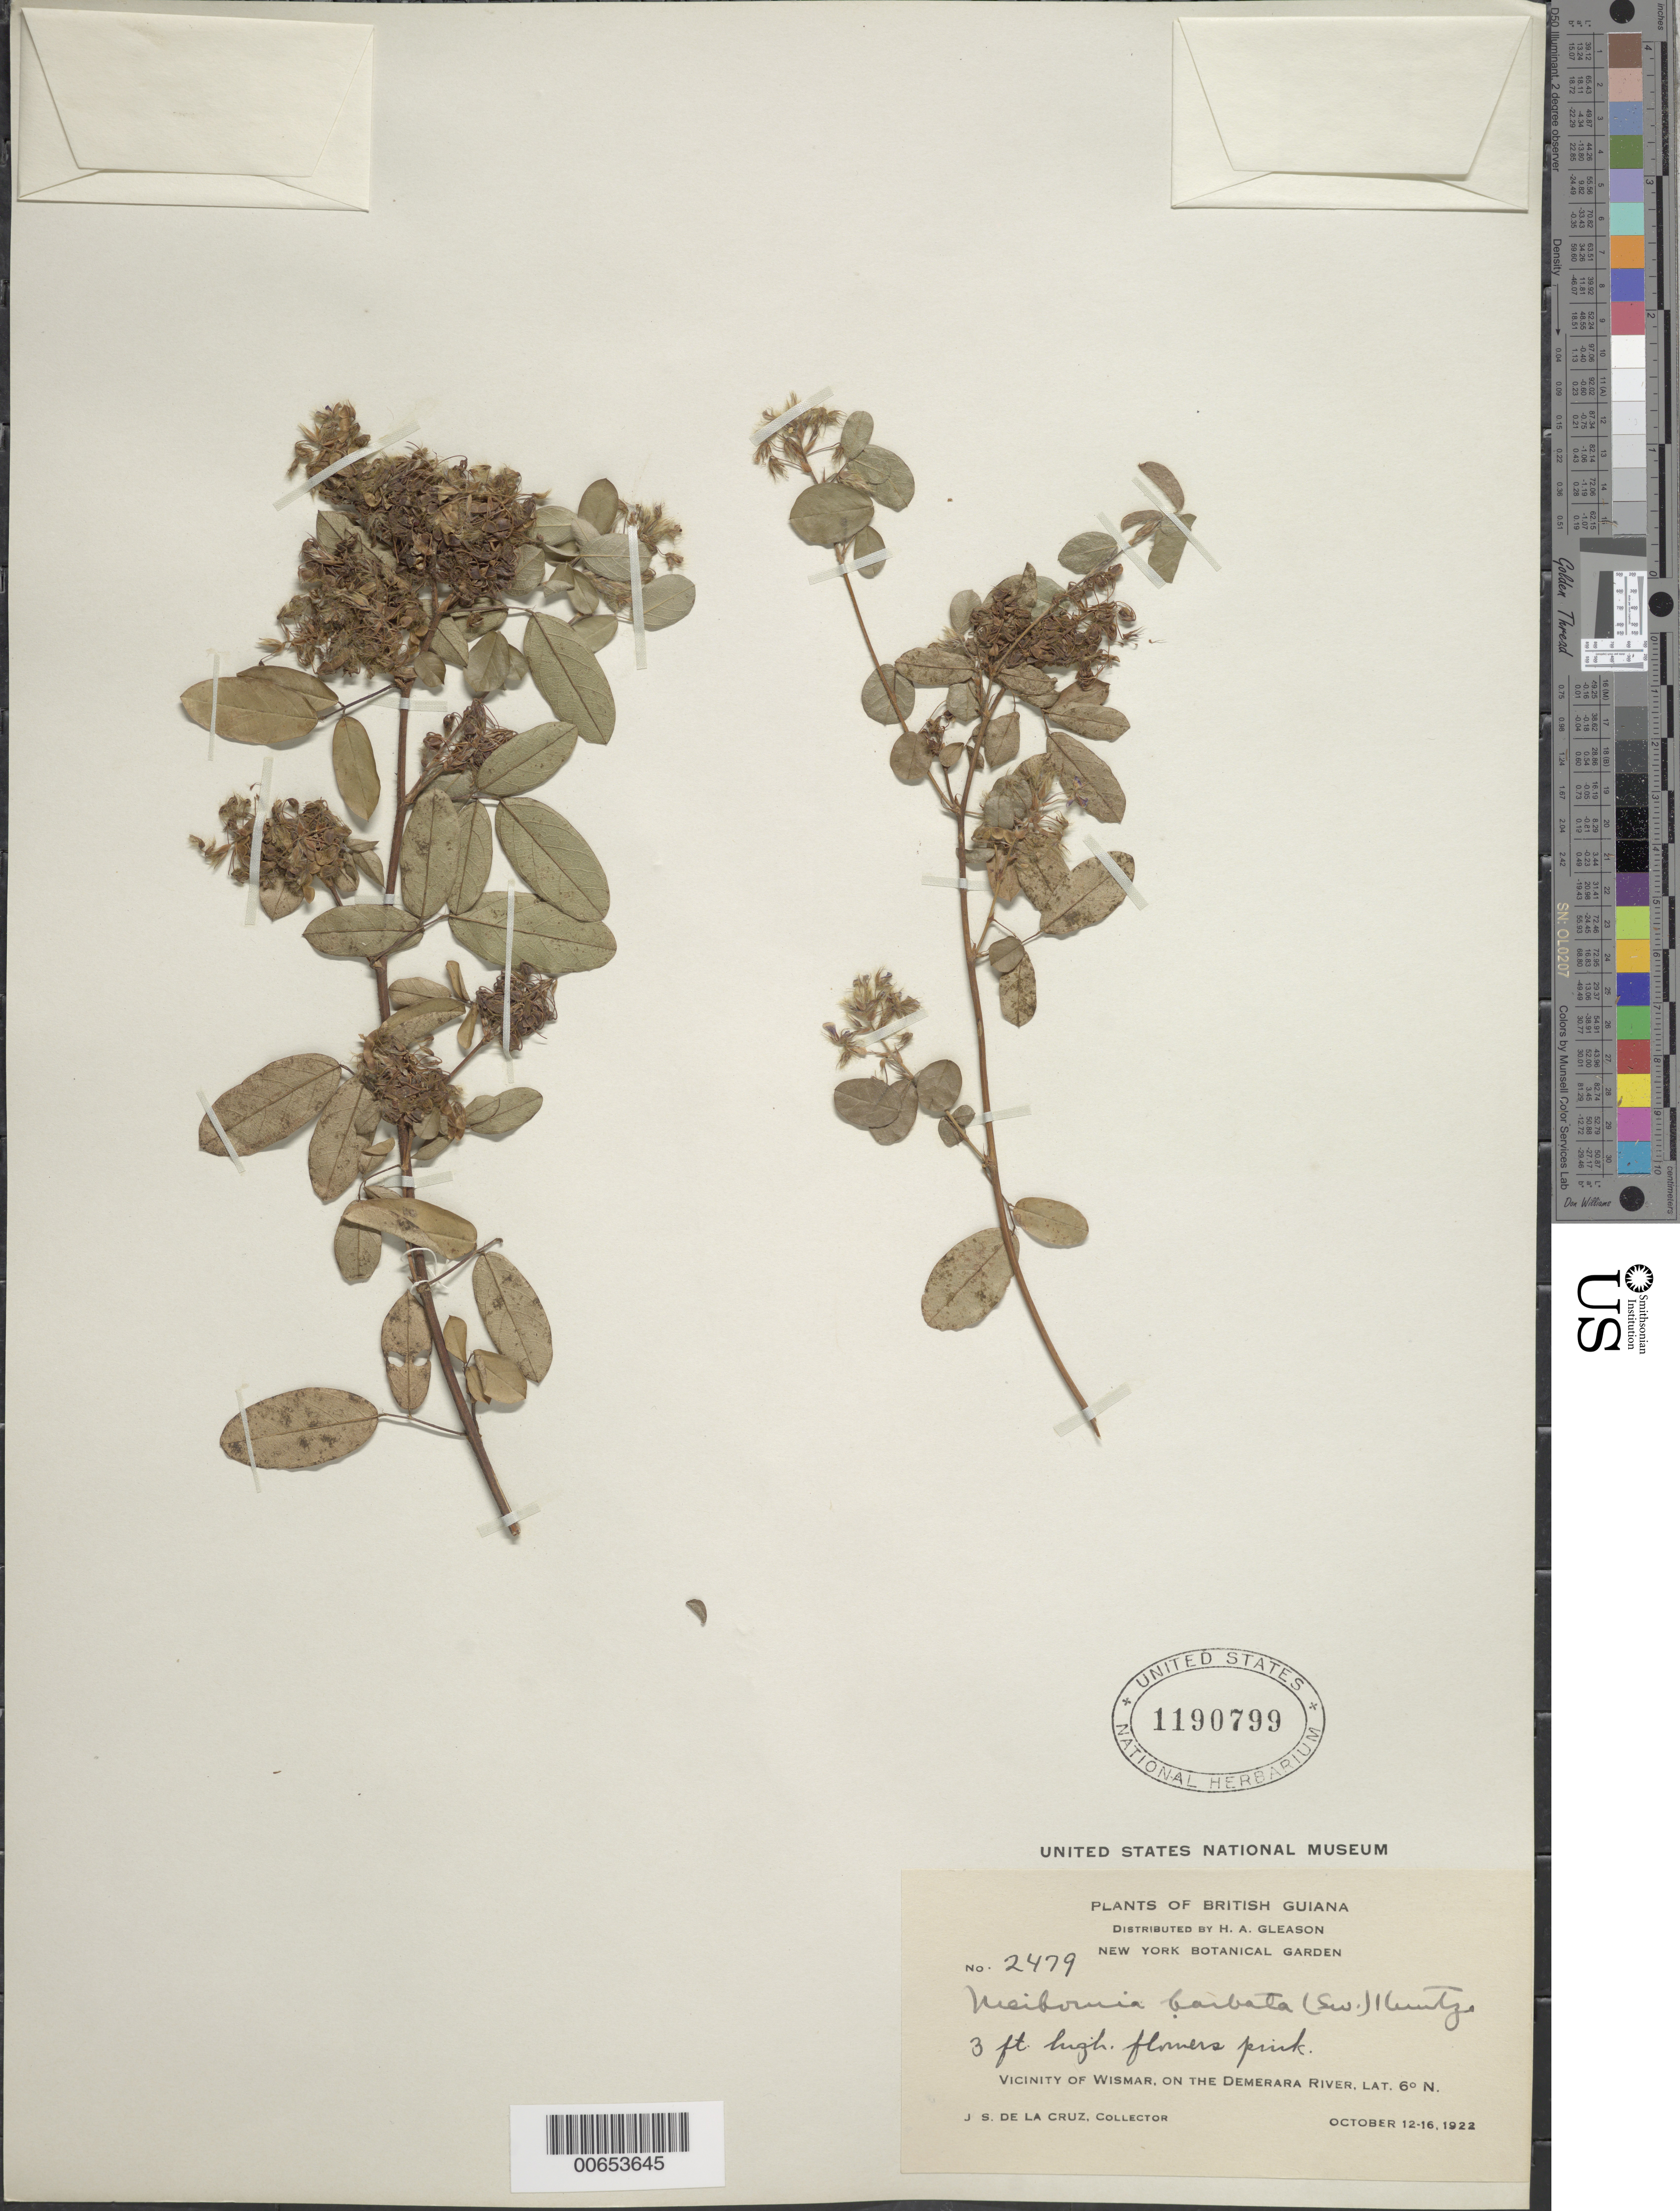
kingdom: Plantae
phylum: Tracheophyta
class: Magnoliopsida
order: Fabales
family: Fabaceae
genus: Grona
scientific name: Grona barbata var. barbata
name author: (L.) H. Ohashi & K. Ohashi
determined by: Strong, Mark T., (BOT), Smithsonian Institution - National Museum of Natural History (UNITED STATES)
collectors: J. S. de la Cruz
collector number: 2479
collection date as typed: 12-Oct-22 to 16-Oct-22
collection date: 1922-10-12/1922-10-16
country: Guyana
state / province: U. Demerara-Berbice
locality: Wismar vic., on the Demerara River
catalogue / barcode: US 1190799